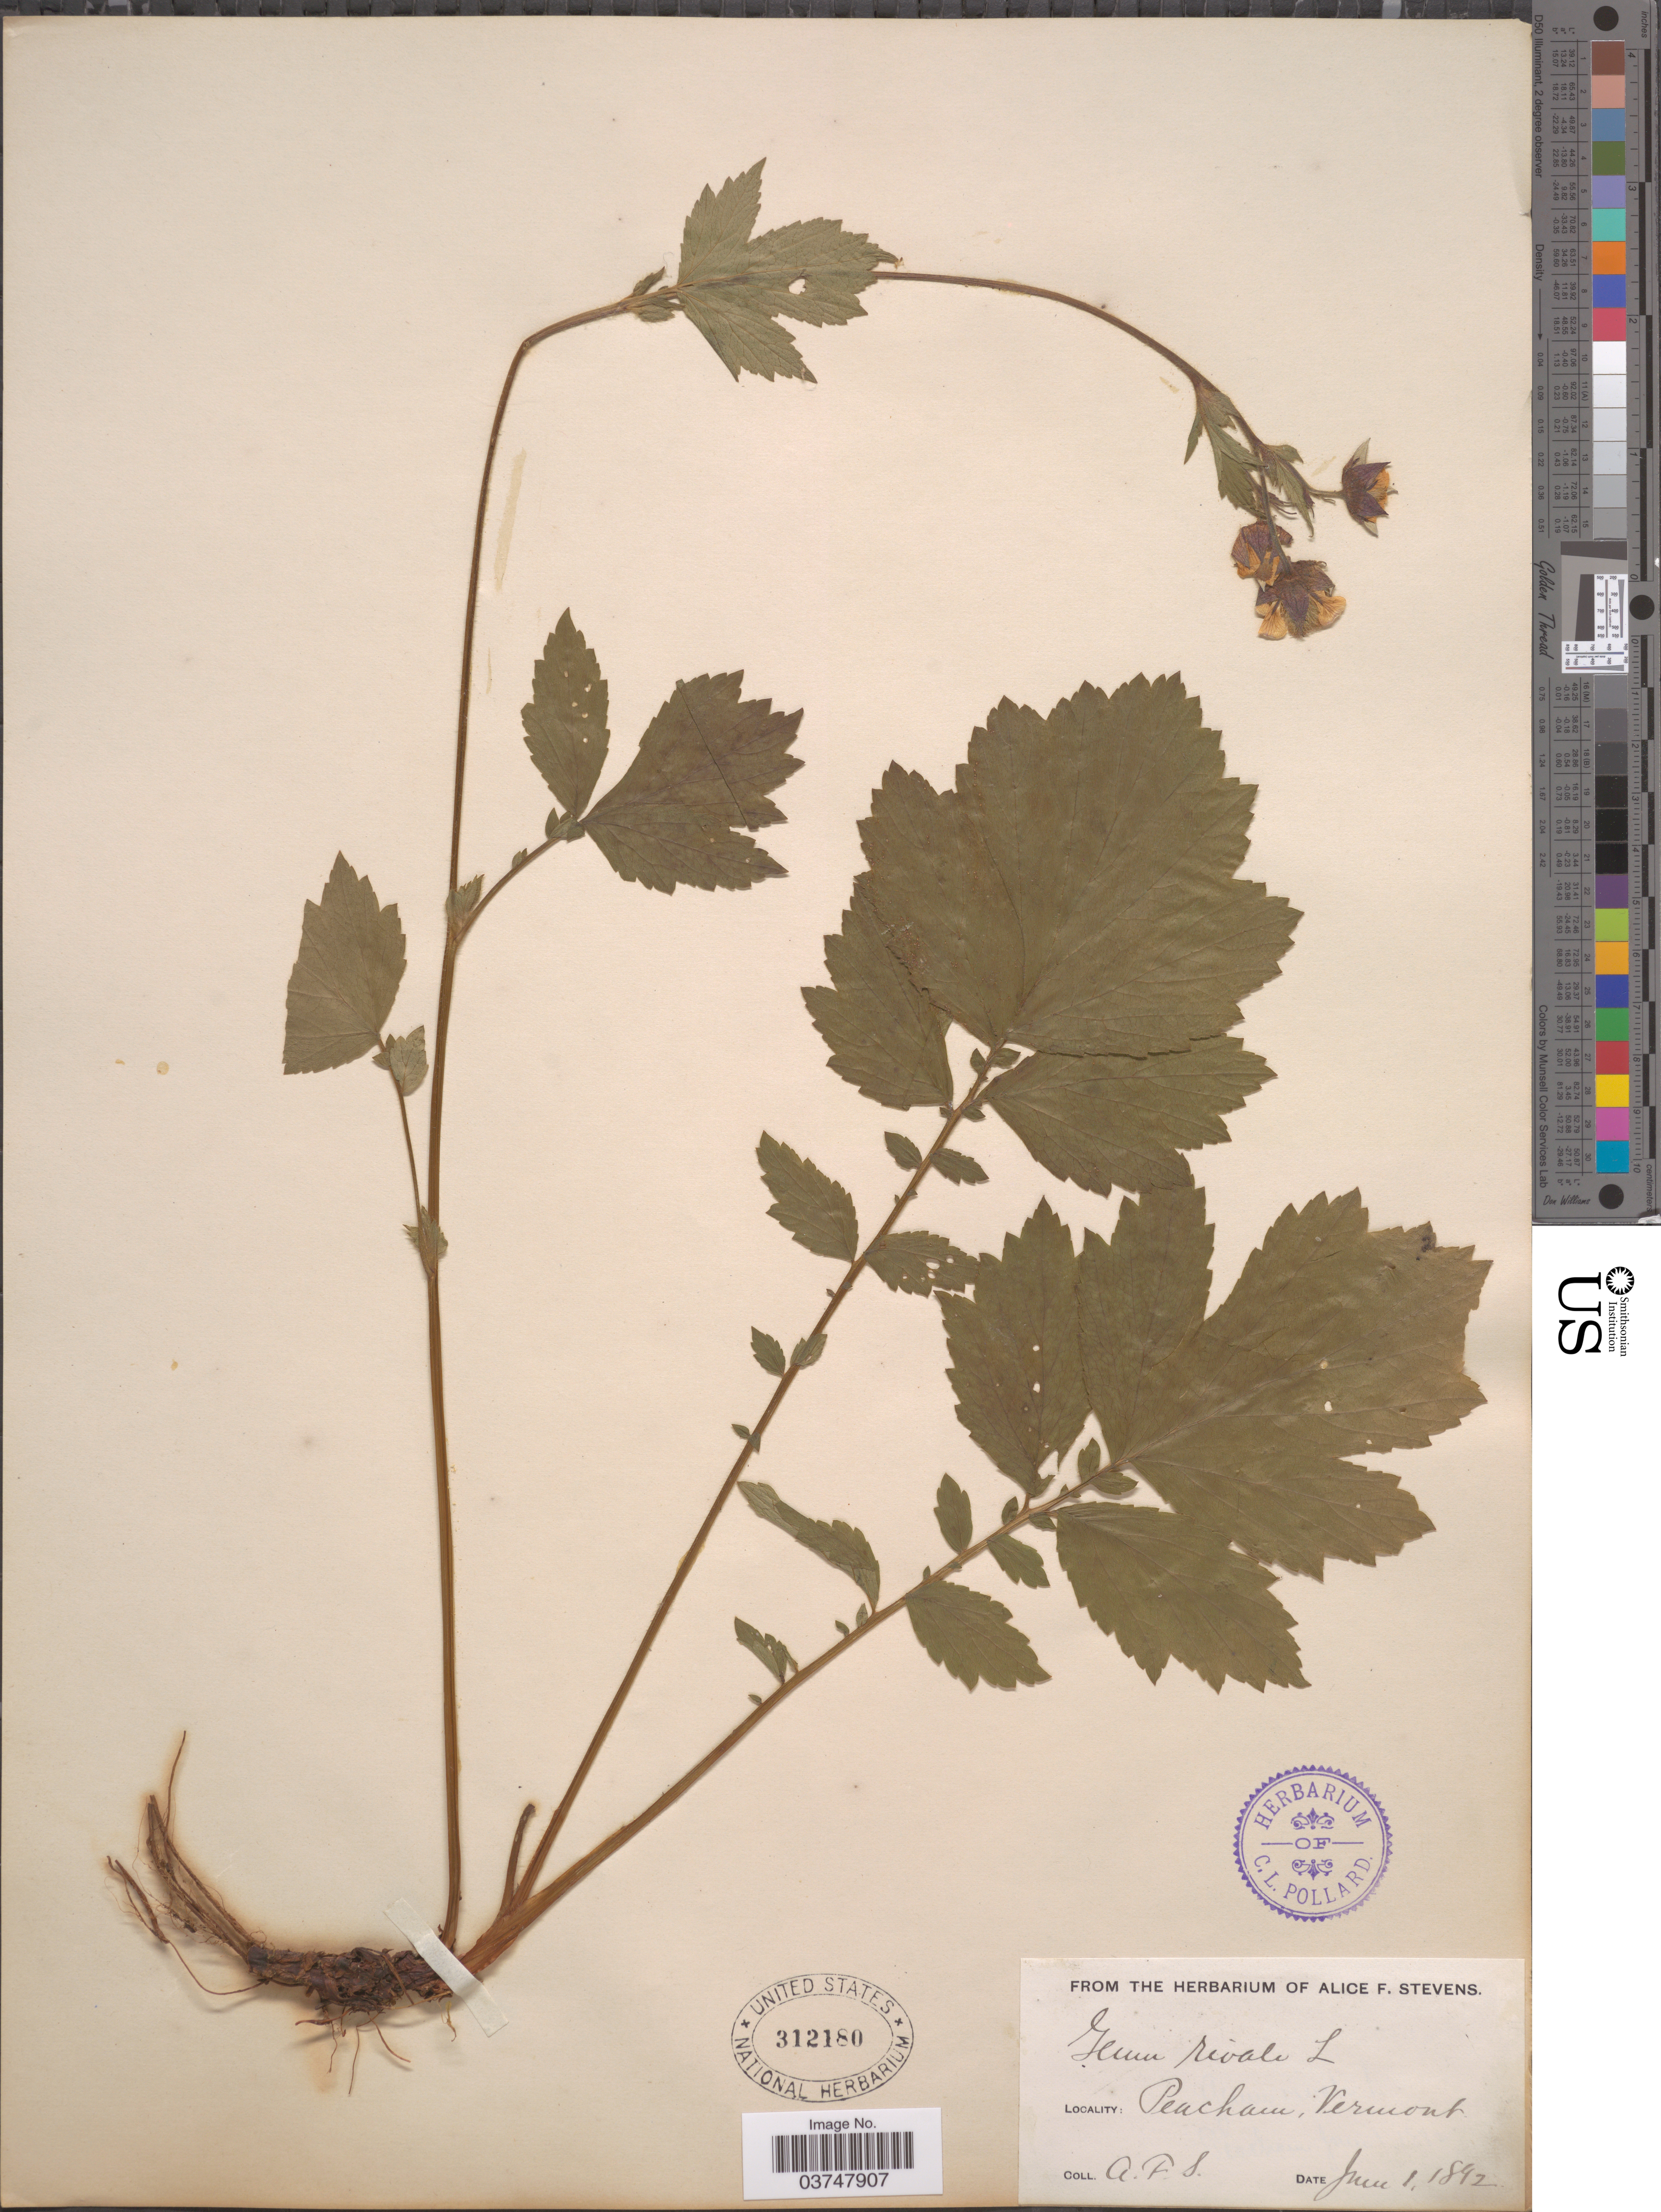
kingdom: Plantae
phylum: Tracheophyta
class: Magnoliopsida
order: Rosales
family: Rosaceae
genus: Geum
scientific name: Geum rivale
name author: L.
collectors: A. Stevens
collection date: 1892-06-01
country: United States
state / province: Vermont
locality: Pencham.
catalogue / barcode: US 312180